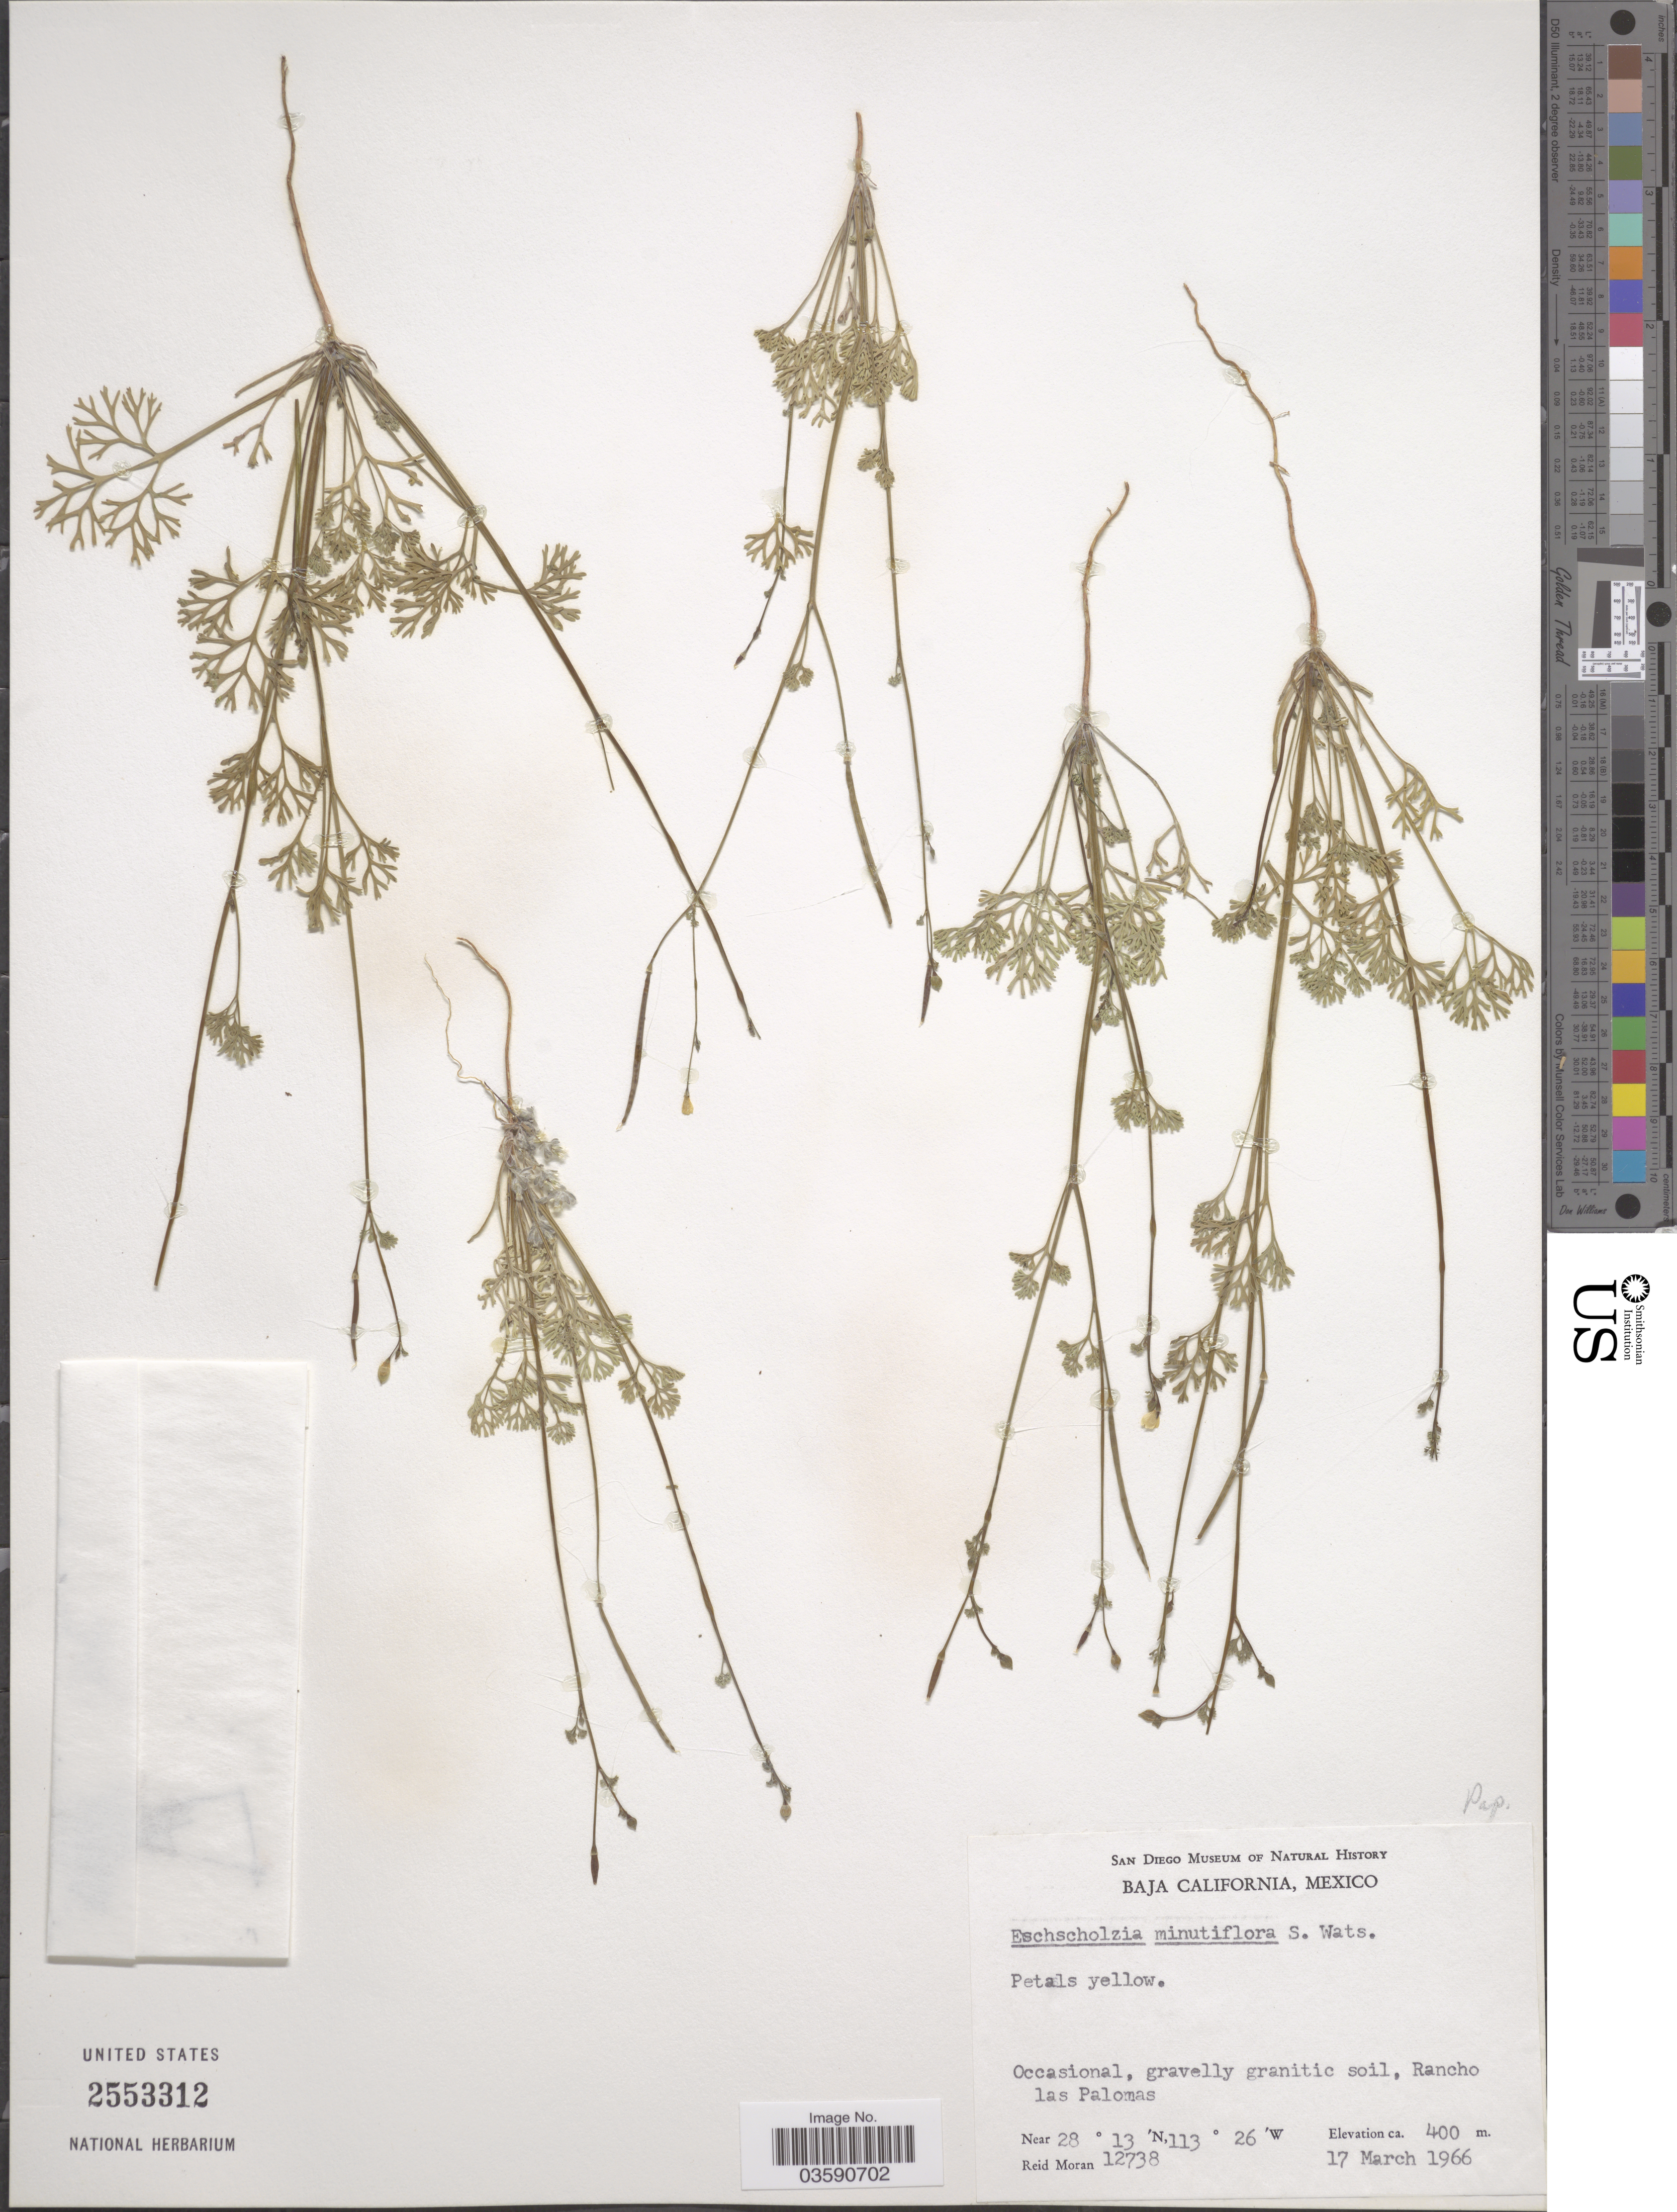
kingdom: Plantae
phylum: Tracheophyta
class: Magnoliopsida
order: Ranunculales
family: Papaveraceae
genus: Eschscholzia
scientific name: Eschscholzia minutiflora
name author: S. Watson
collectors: R. V. Moran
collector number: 12738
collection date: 1966-03-17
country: Mexico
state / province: Baja California Norte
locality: Occasional, gravelly granitic soil, Rancho las Palomas.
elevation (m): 400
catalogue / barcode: US 2553312